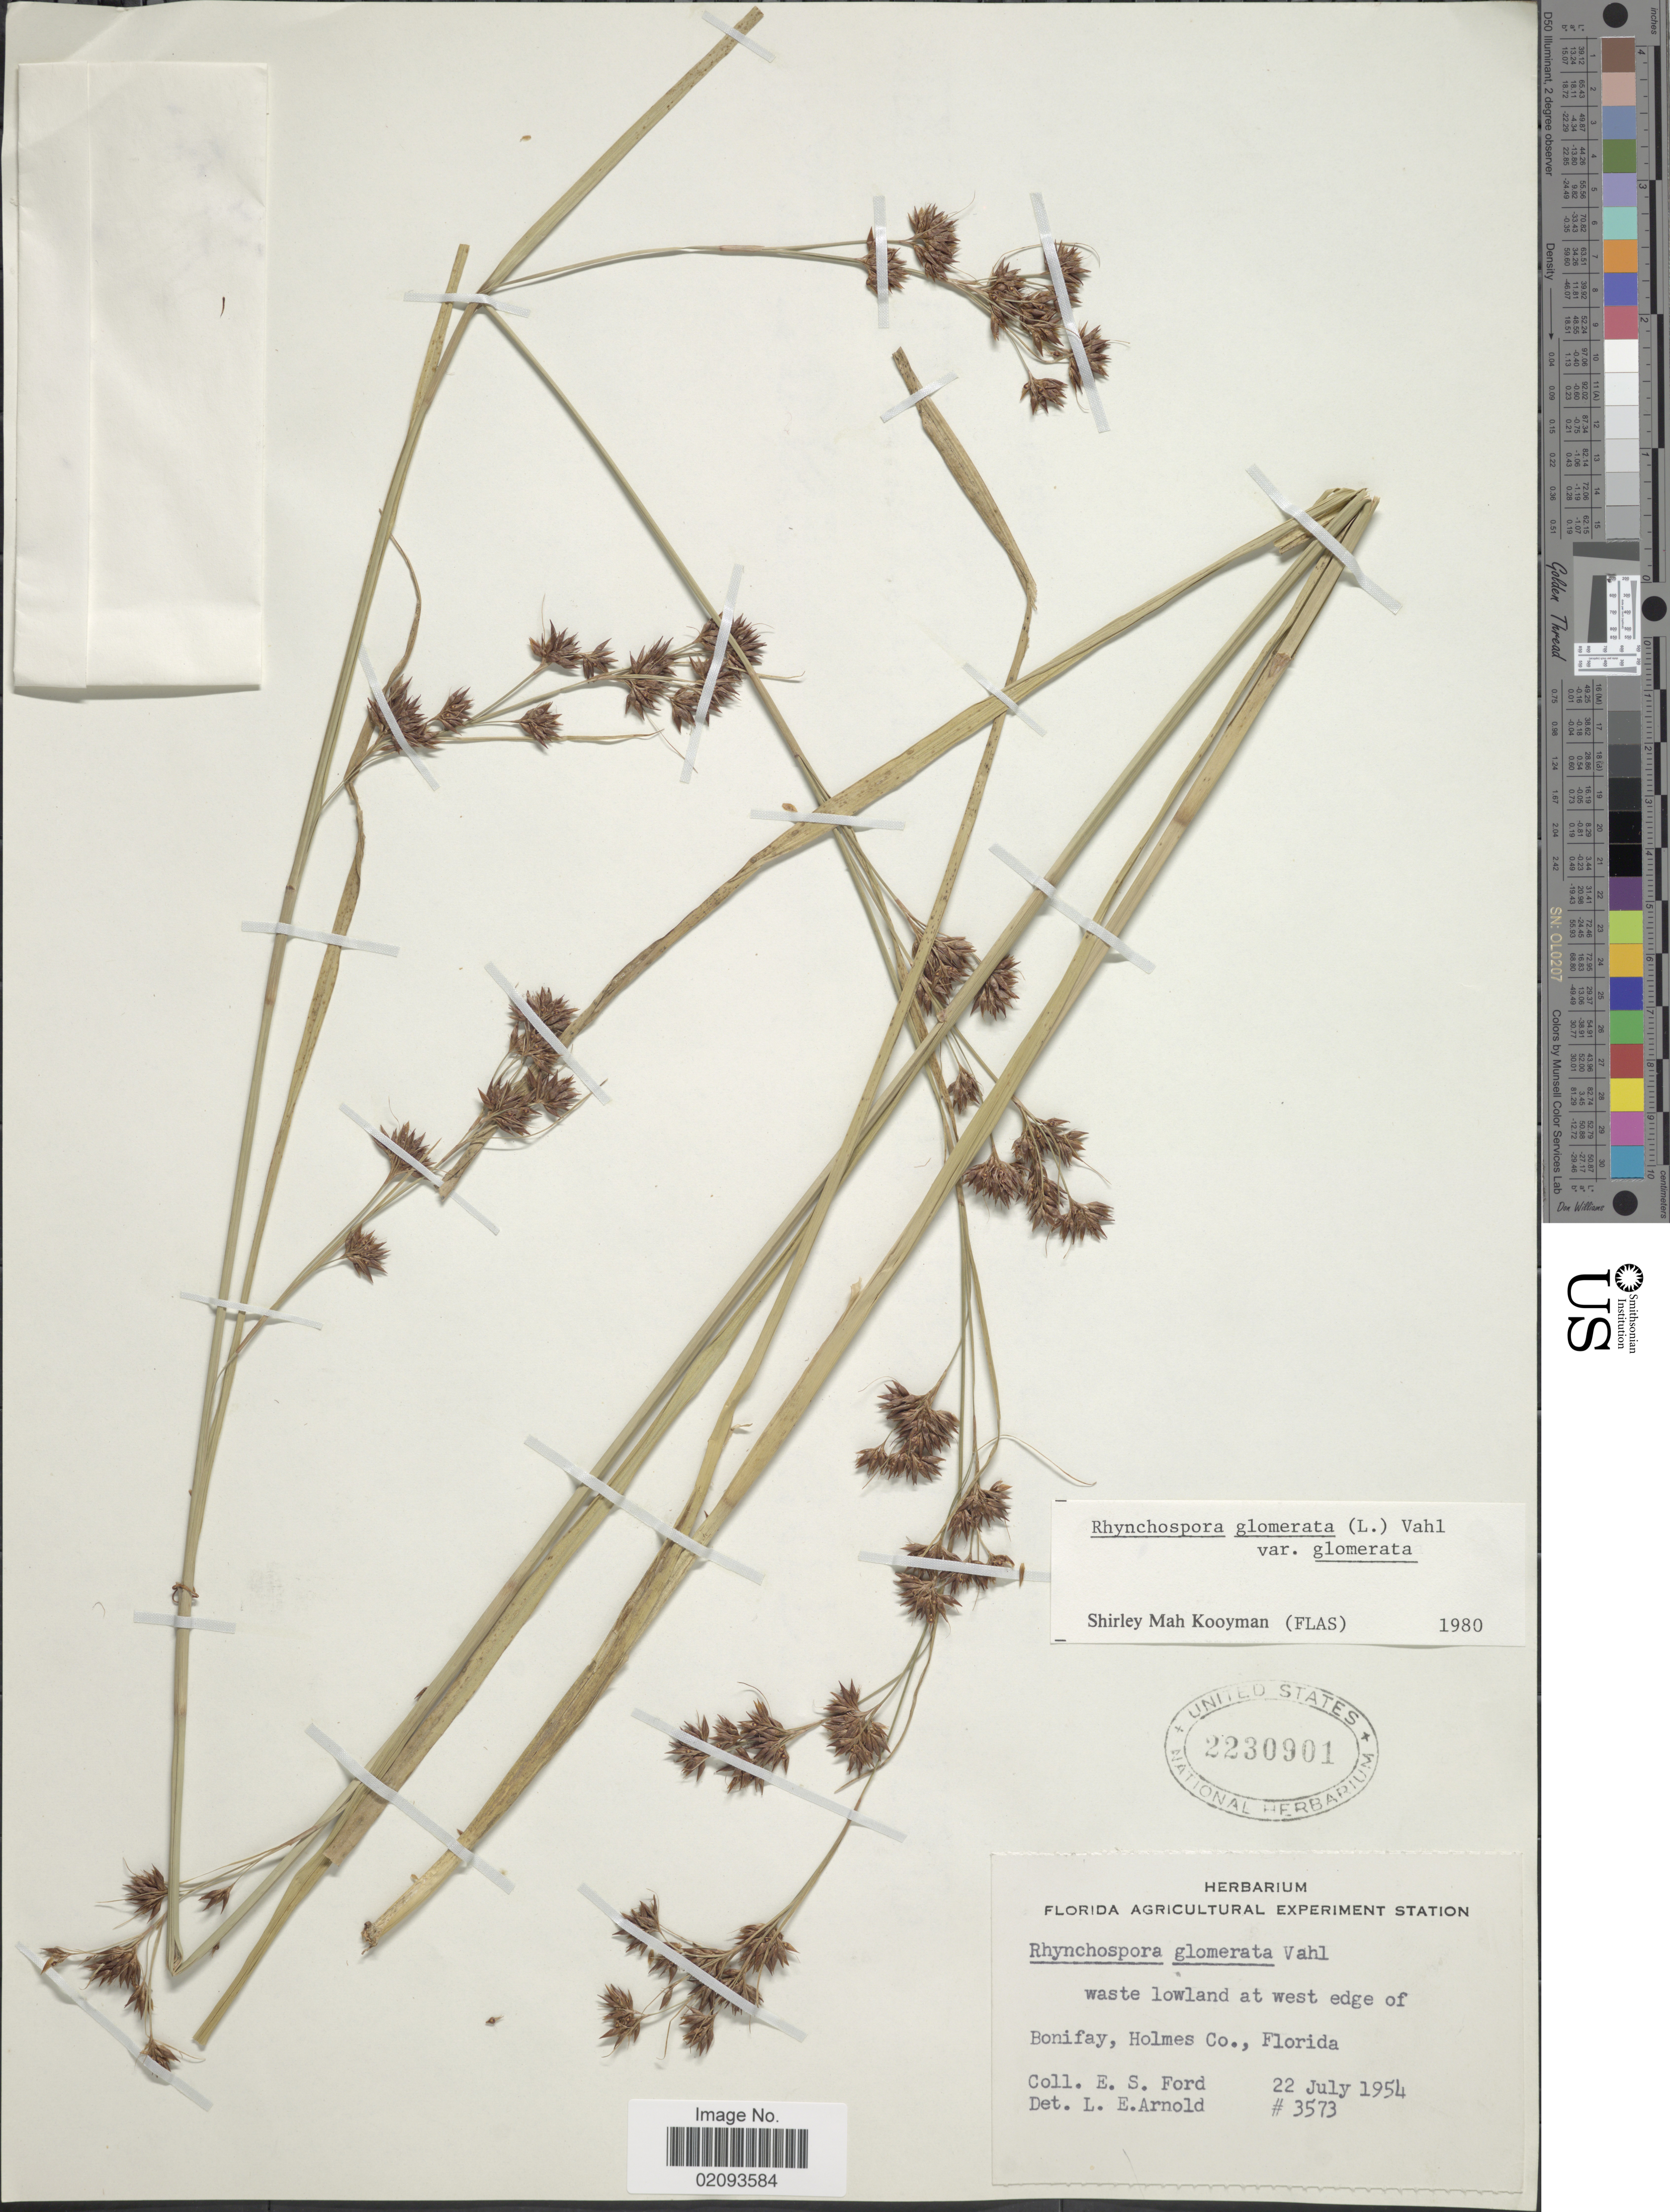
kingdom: Plantae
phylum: Tracheophyta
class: Liliopsida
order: Poales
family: Cyperaceae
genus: Rhynchospora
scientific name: Rhynchospora glomerata var. glomerata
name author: (L.) Vahl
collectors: E. Ford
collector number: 3573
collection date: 1954-07-22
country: United States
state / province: Florida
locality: Waste lowland at west edge of Bonifay, Holmes Co.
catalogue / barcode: US 2230901